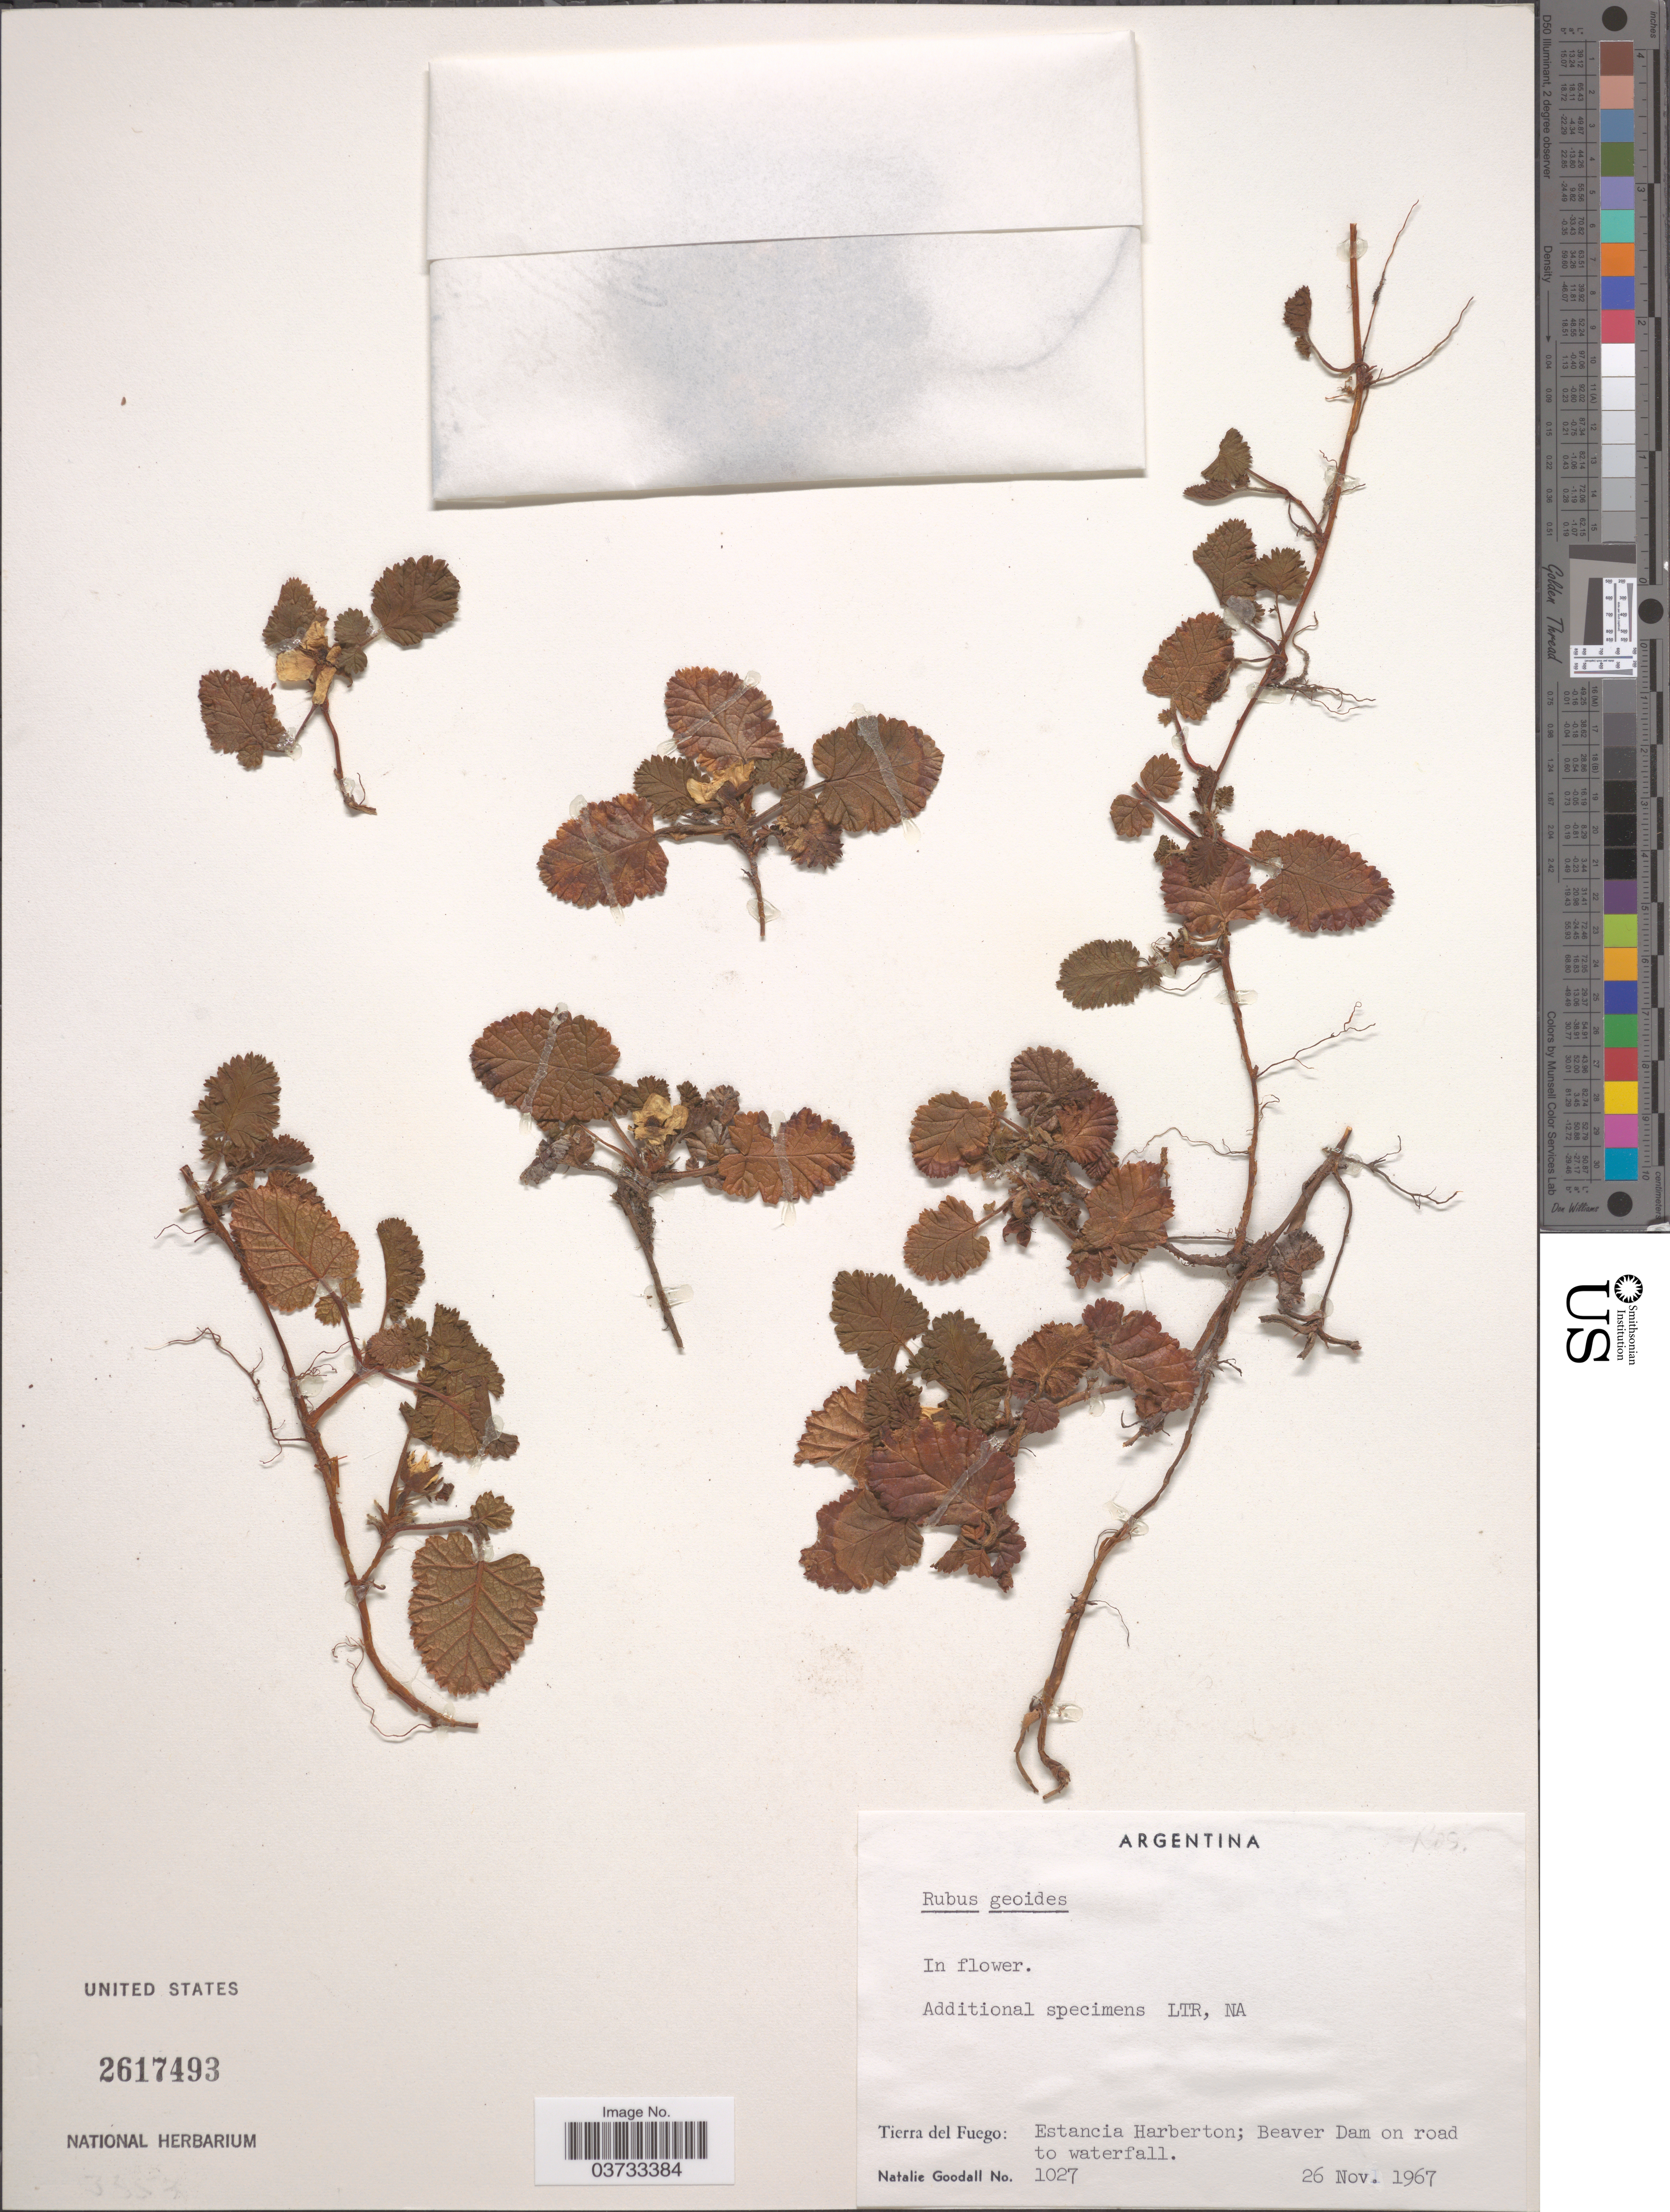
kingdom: Plantae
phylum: Tracheophyta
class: Magnoliopsida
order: Rosales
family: Rosaceae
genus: Rubus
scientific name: Rubus geoides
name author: Sm.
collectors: N. Goodall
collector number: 1027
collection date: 1967-11-26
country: Argentina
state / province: Tierra del Fuego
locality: Estancia Harberton; Beaver Dam on road to waterfall.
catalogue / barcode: US 2617493